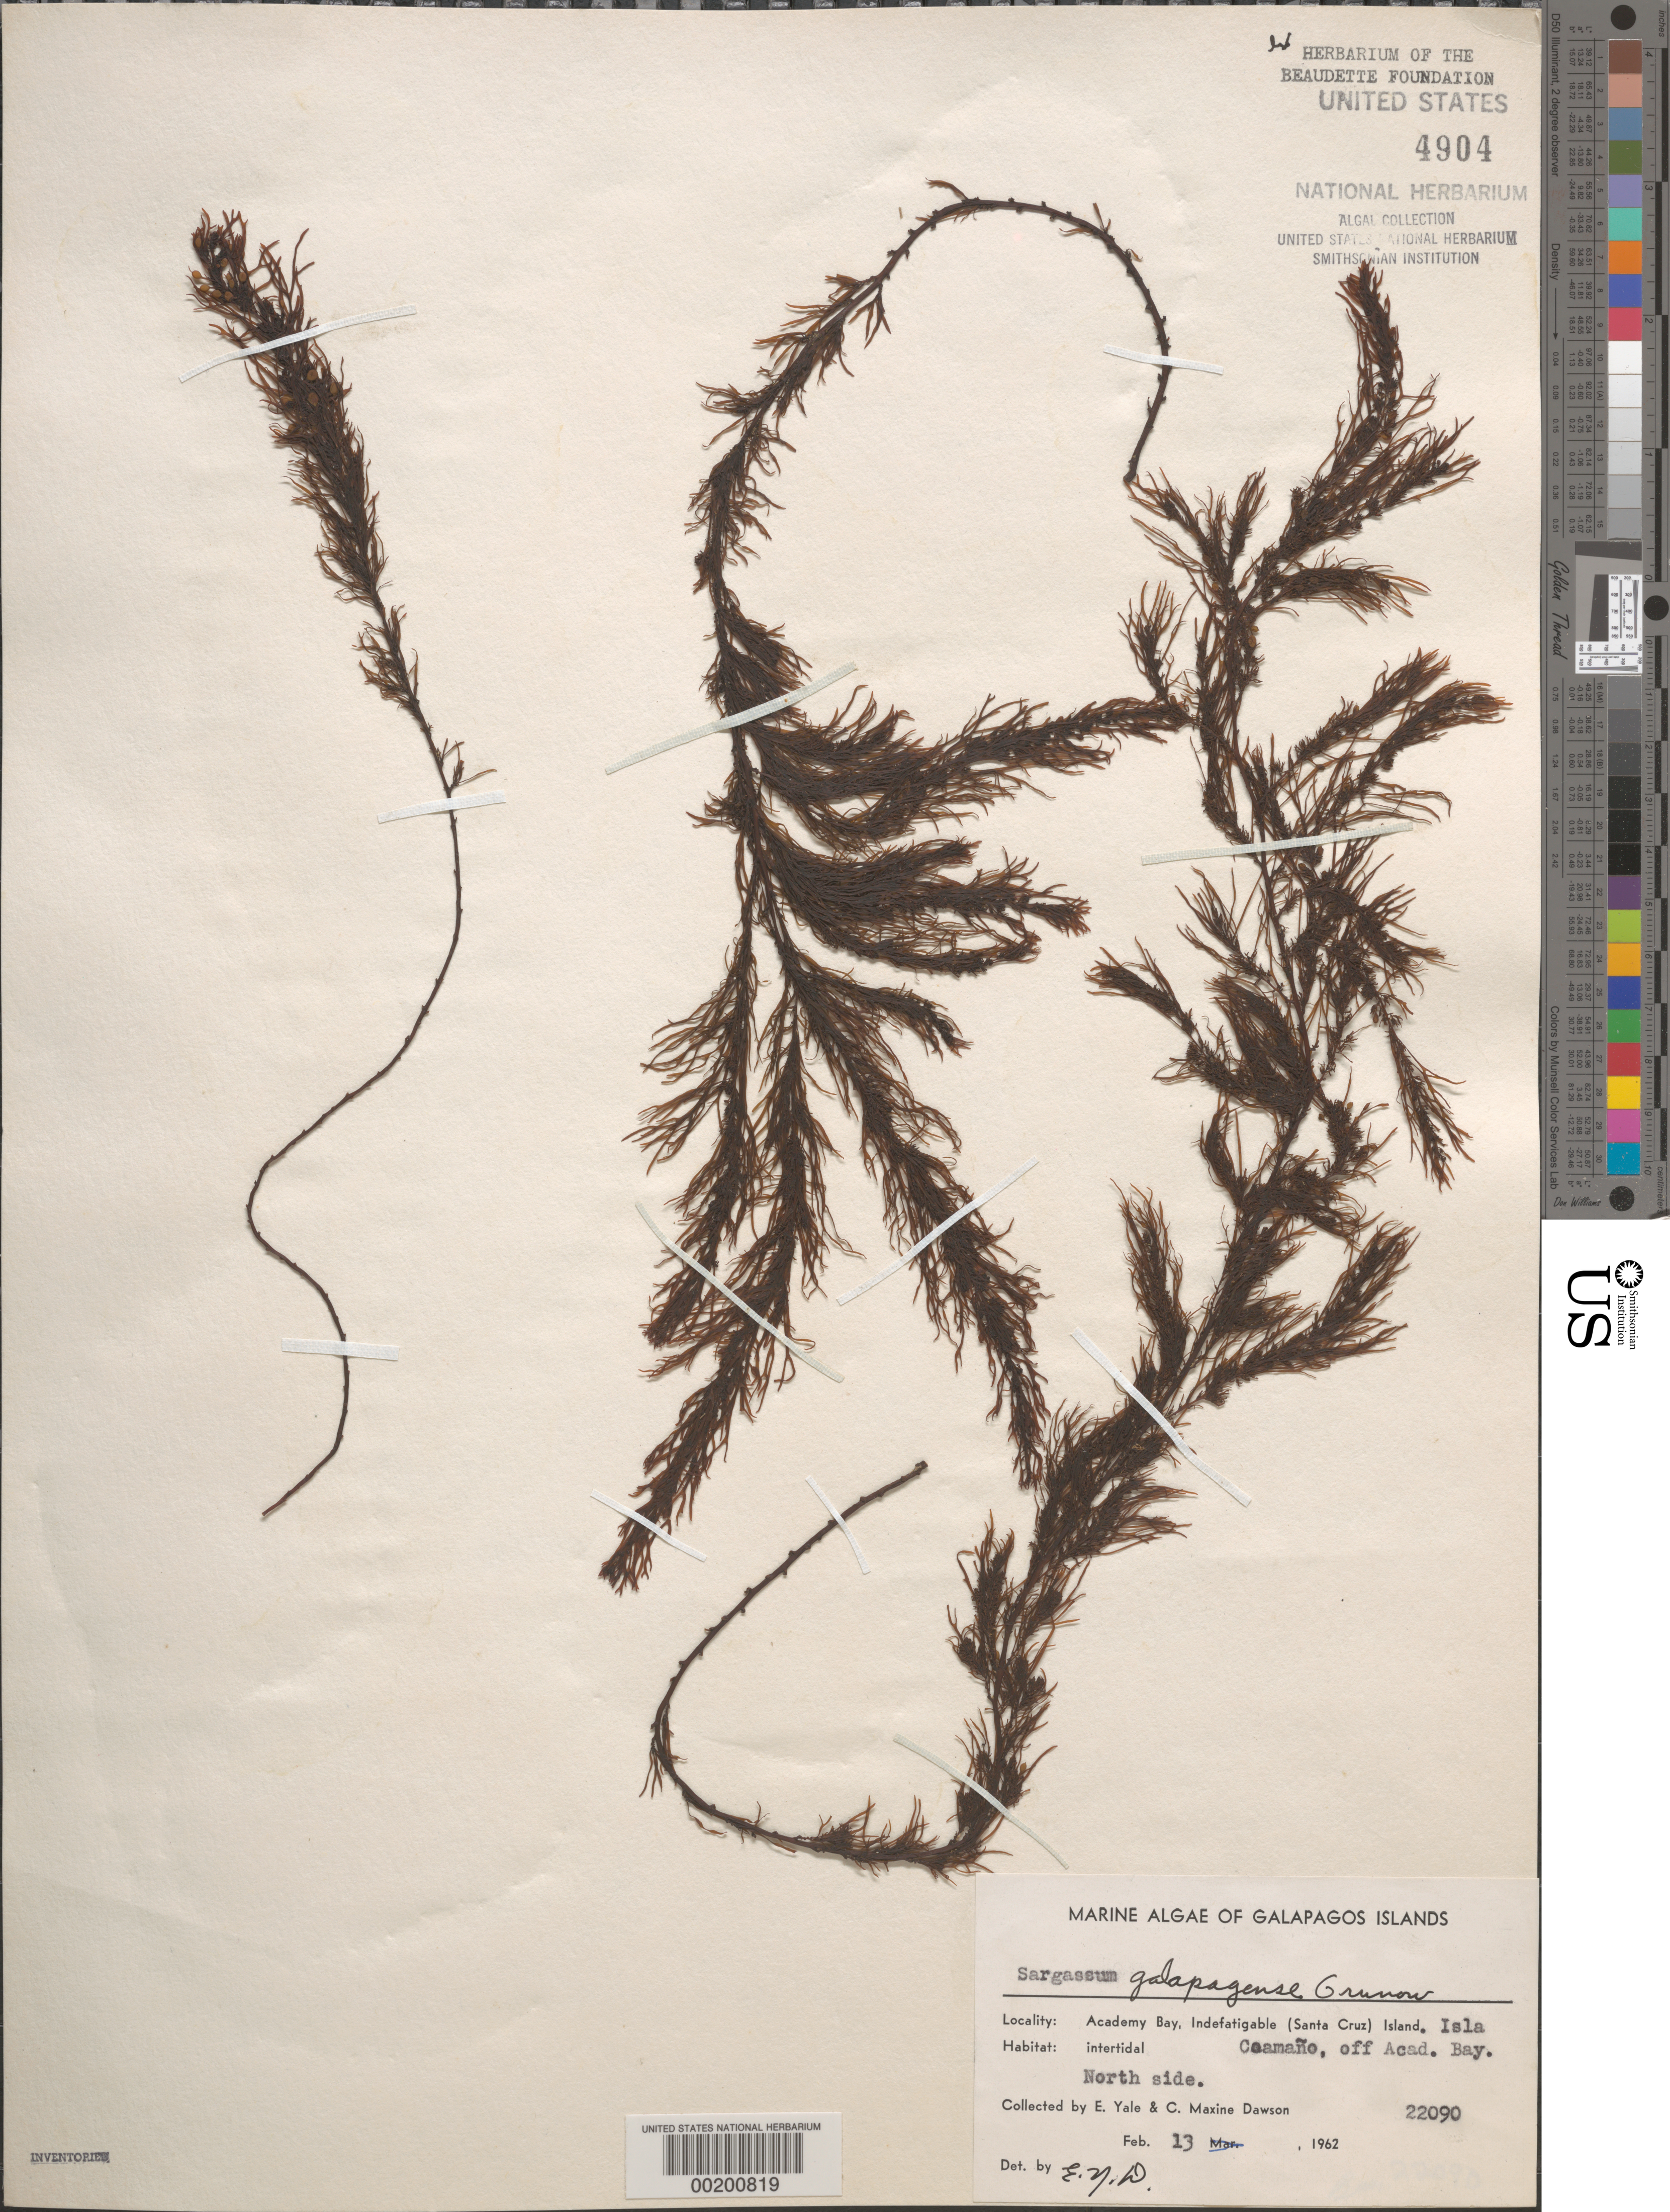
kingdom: Chromista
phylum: Ochrophyta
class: Phaeophyceae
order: Fucales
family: Sargassaceae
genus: Sargassum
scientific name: Sargassum galapagense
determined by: Dawson, E. Y.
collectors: E. Y. Dawson & C. M. Dawson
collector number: EYD 22090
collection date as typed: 13 Feb 1962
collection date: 1962-02-13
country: Ecuador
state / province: Colón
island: Coamano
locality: Isla Coamano, of f Academy Bay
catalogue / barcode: US 4904